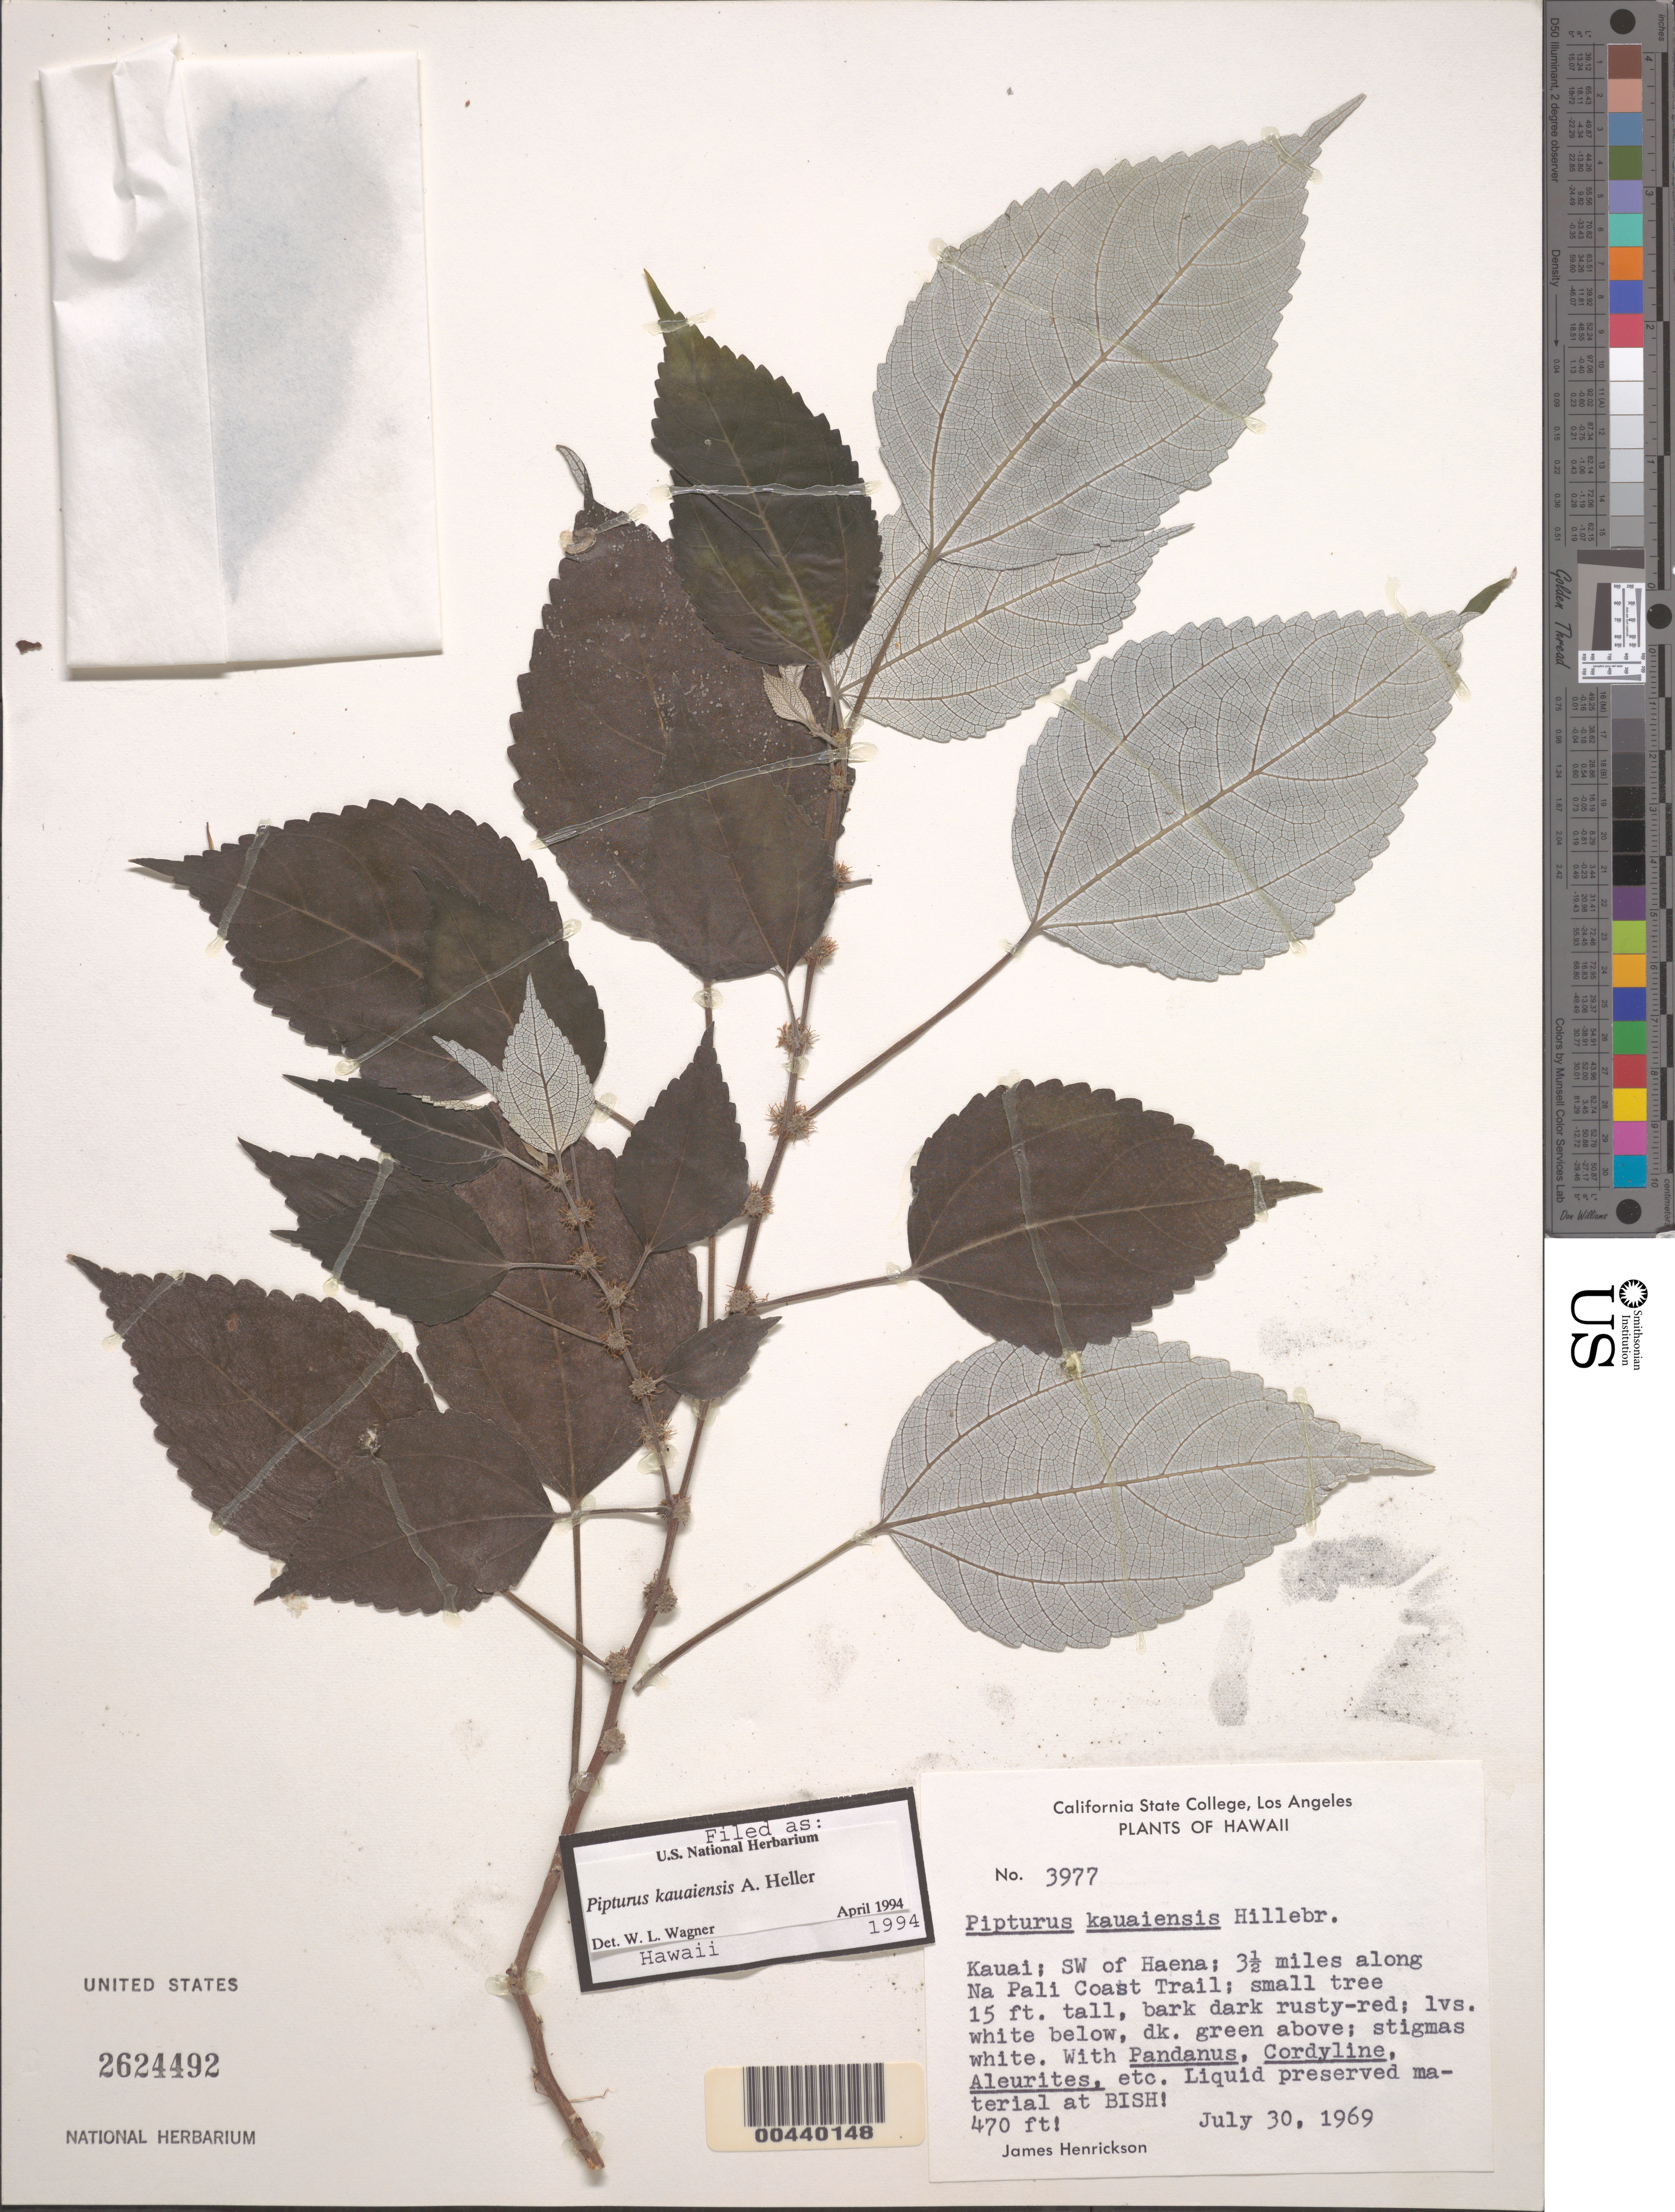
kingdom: Plantae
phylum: Tracheophyta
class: Magnoliopsida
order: Rosales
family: Urticaceae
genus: Pipturus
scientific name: Pipturus kauaiensis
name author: A. Heller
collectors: J. S. Henrickson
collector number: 3977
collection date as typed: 30 Jul 1969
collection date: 1969-07-30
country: United States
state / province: Hawaii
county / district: Kauai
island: Kaua'i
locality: SW of Haena, 3.5 mi along Na Pali Coast Trail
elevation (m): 143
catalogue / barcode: US 2624492